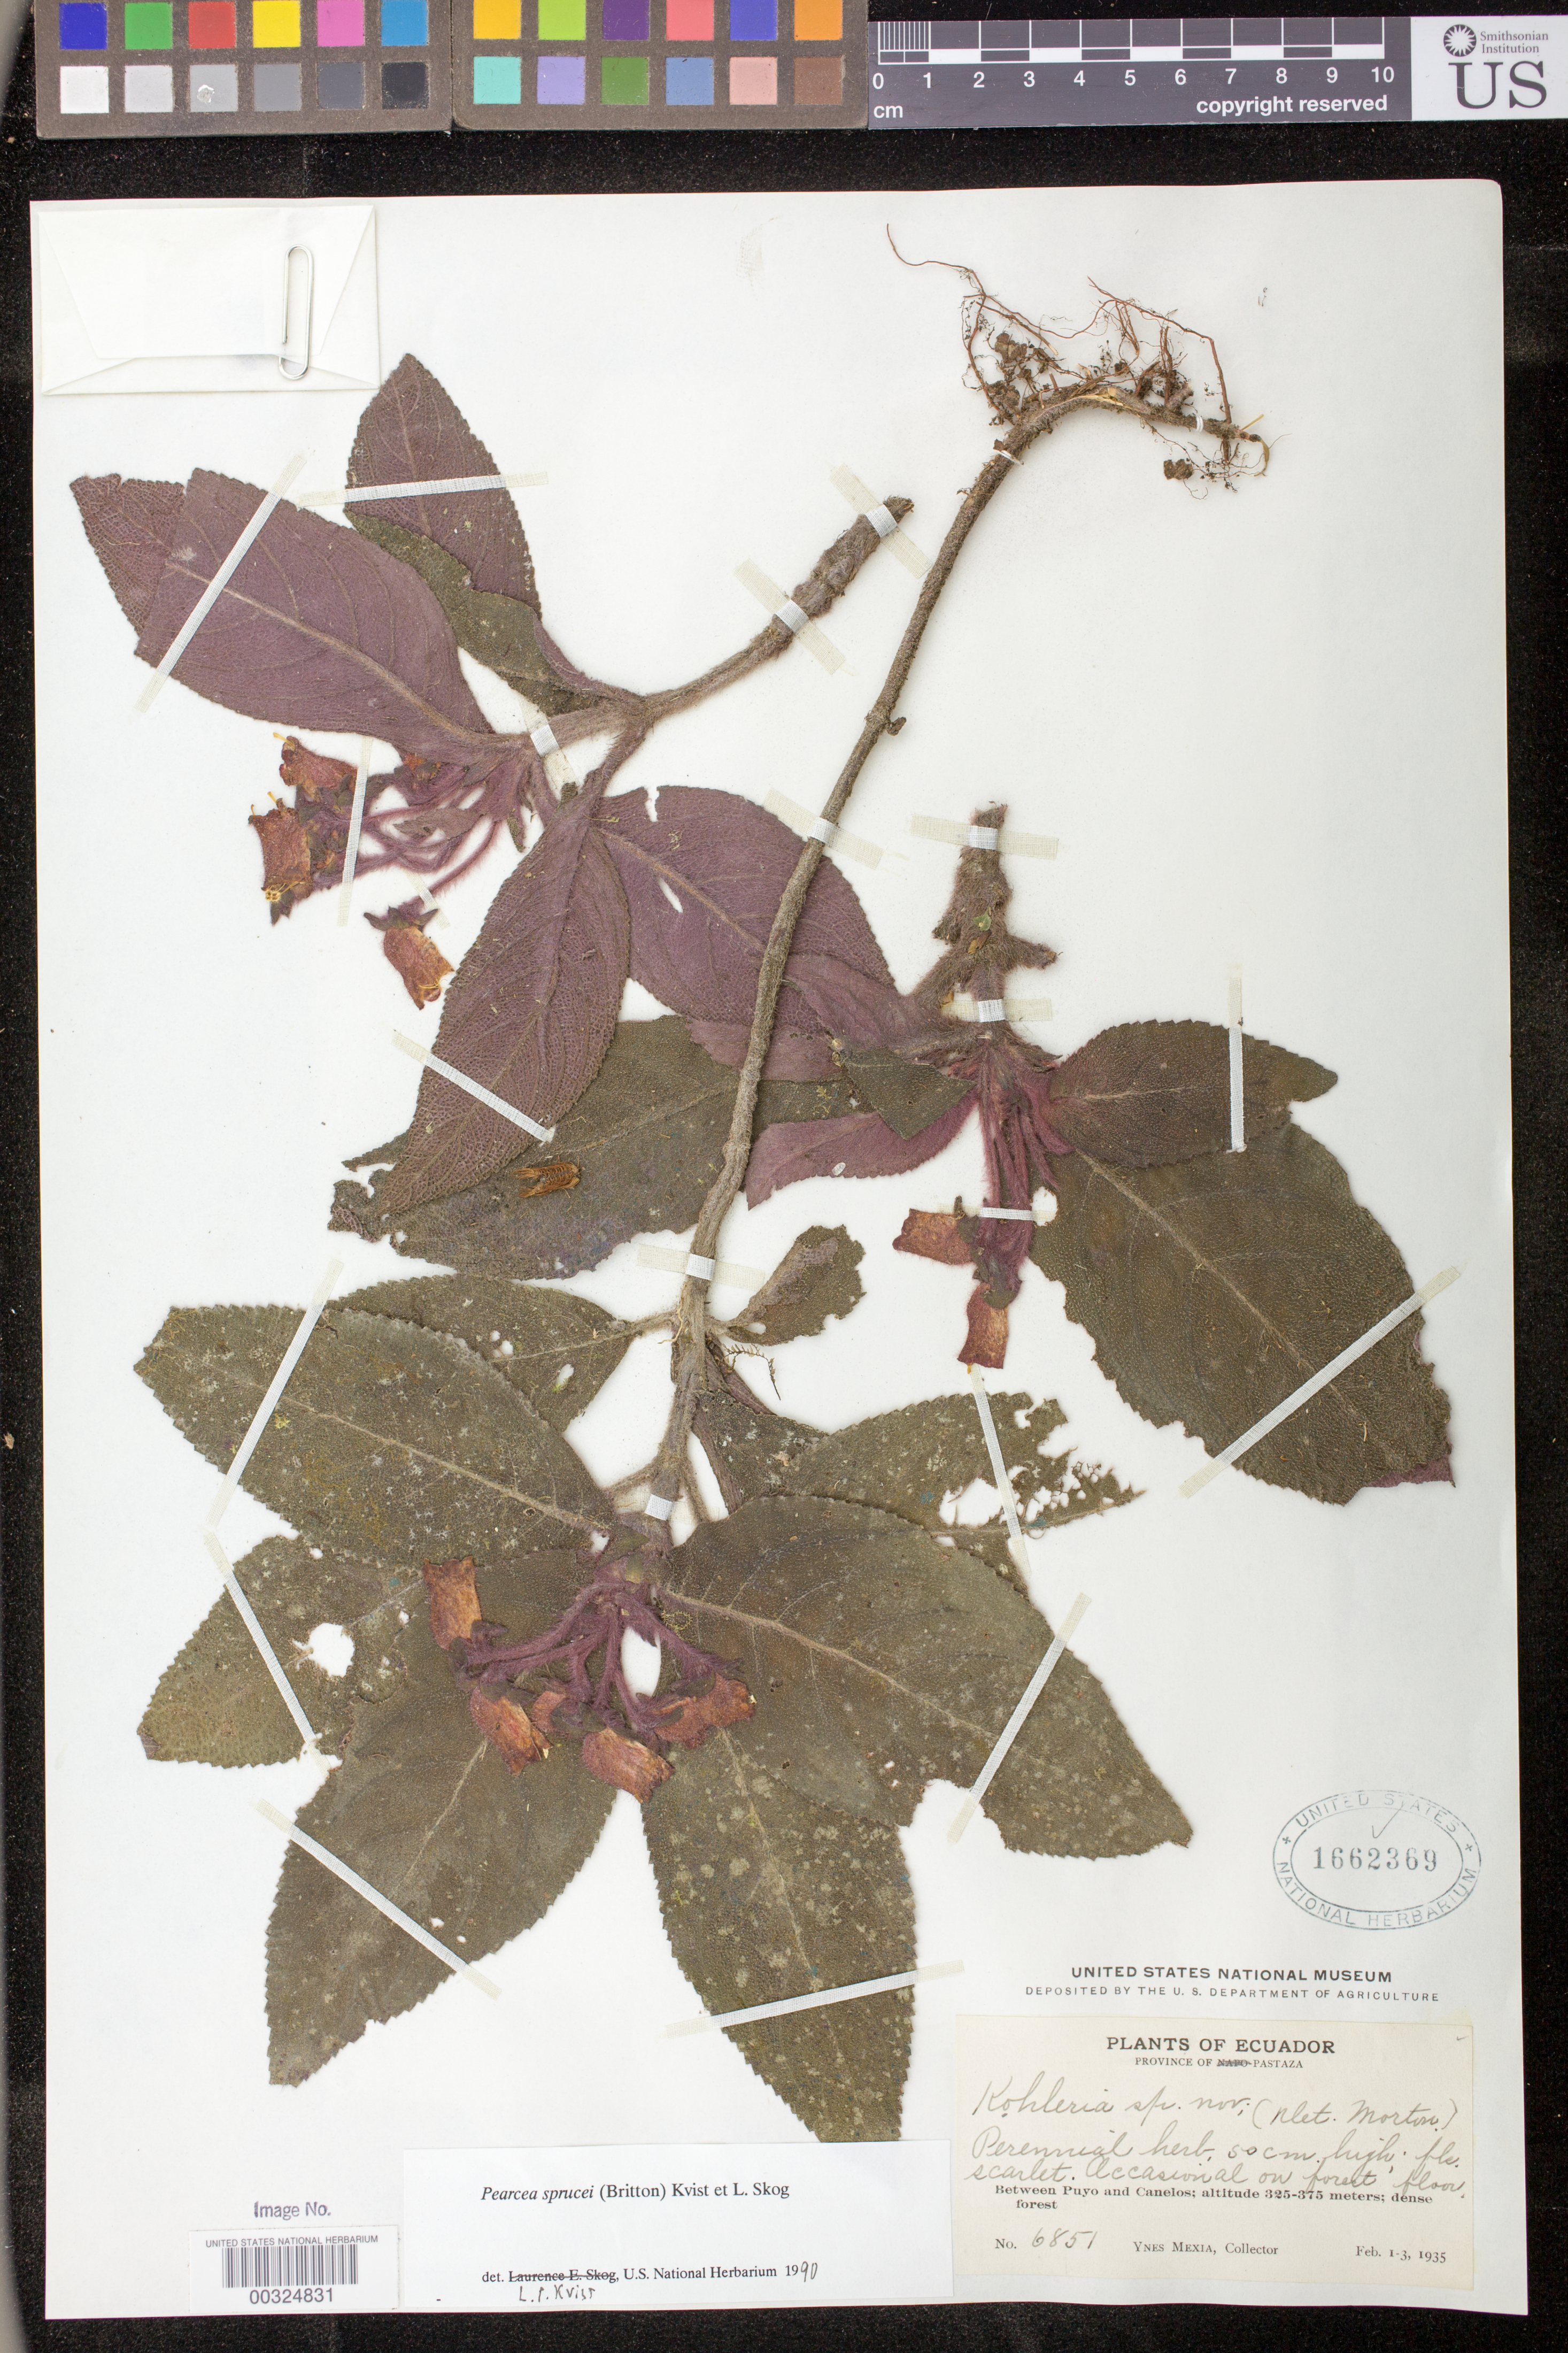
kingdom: Plantae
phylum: Tracheophyta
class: Magnoliopsida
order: Lamiales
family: Gesneriaceae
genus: Pearcea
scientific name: Pearcea sprucei var. sprucei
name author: (Britton ex Rusby) L.P. Kvist & L.E. Skog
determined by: Skog, Laurence E.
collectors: Y. Mexia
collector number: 6851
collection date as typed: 1-3 Feb 1935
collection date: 1935-02-01/1935-02-03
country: Ecuador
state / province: Pastaza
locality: Between Puyo and Canelos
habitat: Floor dense forest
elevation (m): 325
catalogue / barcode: US 1662369